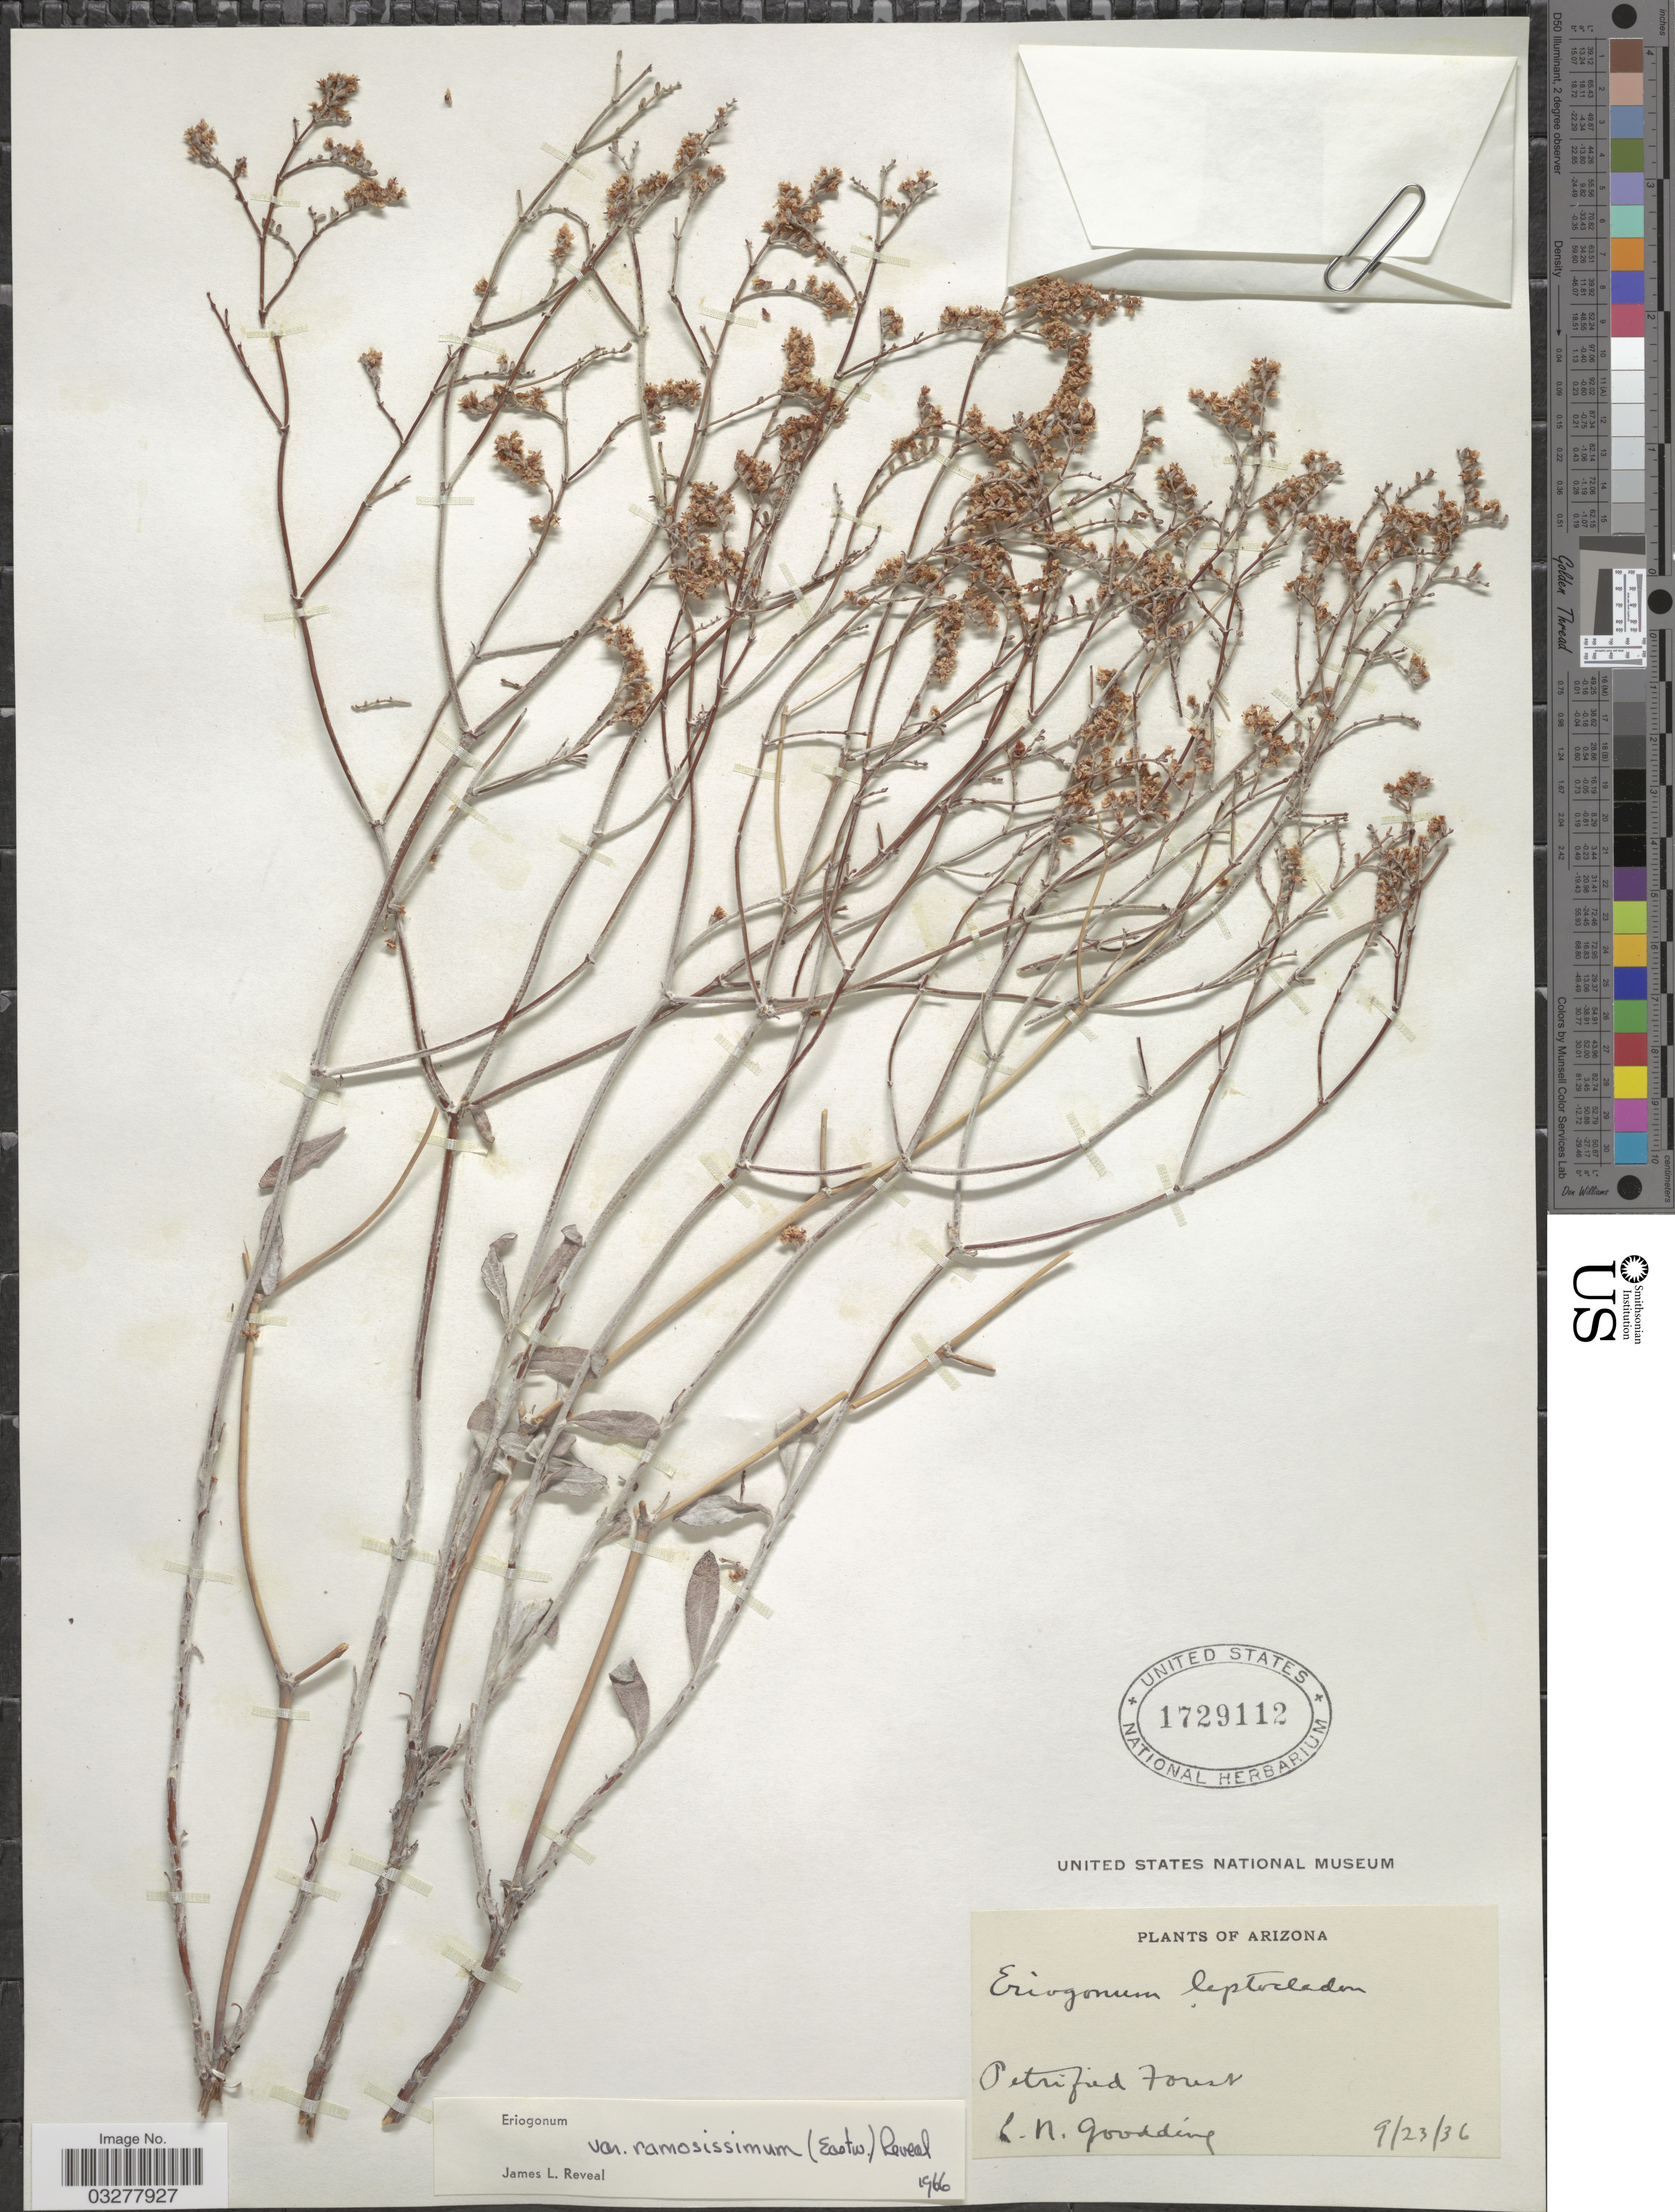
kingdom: Plantae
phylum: Tracheophyta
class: Magnoliopsida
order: Caryophyllales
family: Polygonaceae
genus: Eriogonum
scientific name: Eriogonum leptocladon var. ramosissimum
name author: (Eastw.) Reveal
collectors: L. N. Goodding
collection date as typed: Transcribed d/m/y: 23/9/36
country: United States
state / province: Arizona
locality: Petrified Forest.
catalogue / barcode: US 1729112